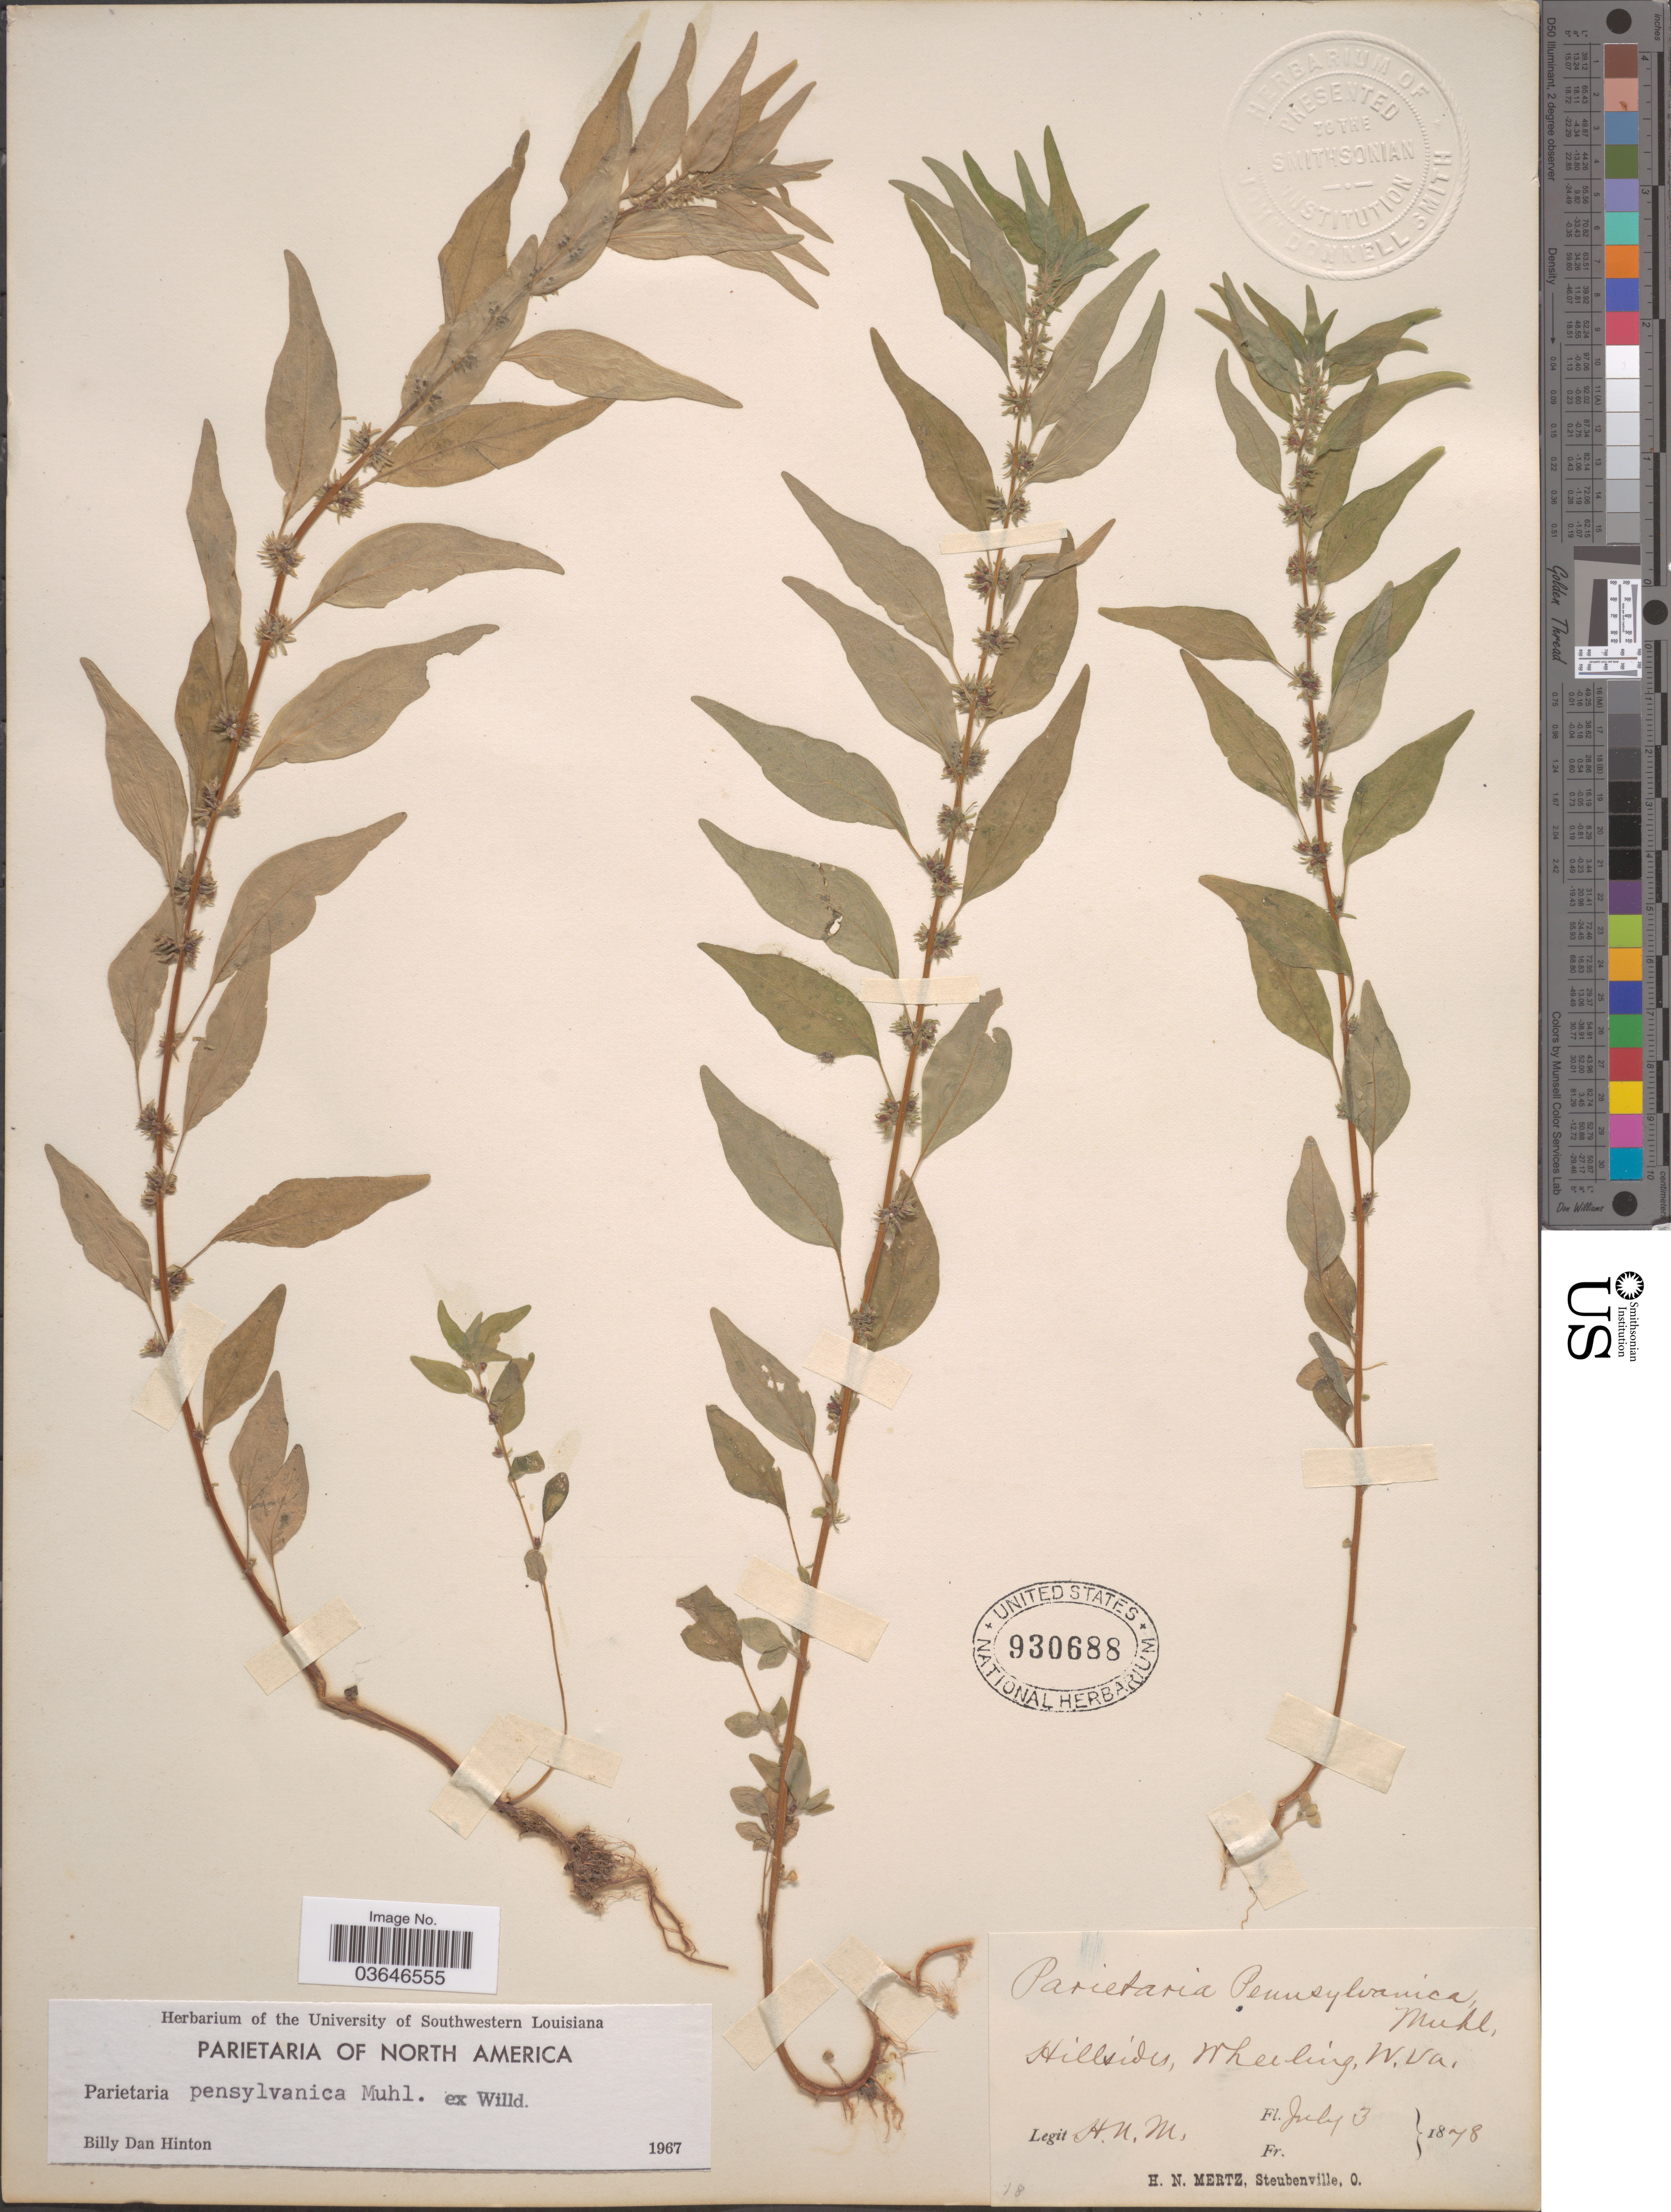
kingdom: Plantae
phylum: Tracheophyta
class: Magnoliopsida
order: Rosales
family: Urticaceae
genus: Parietaria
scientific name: Parietaria pensylvanica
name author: Muhl. ex Willd.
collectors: H. Mertz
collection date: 1878-07-03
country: United States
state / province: West Virginia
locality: Hillsides, Wheeling.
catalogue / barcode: US 930688